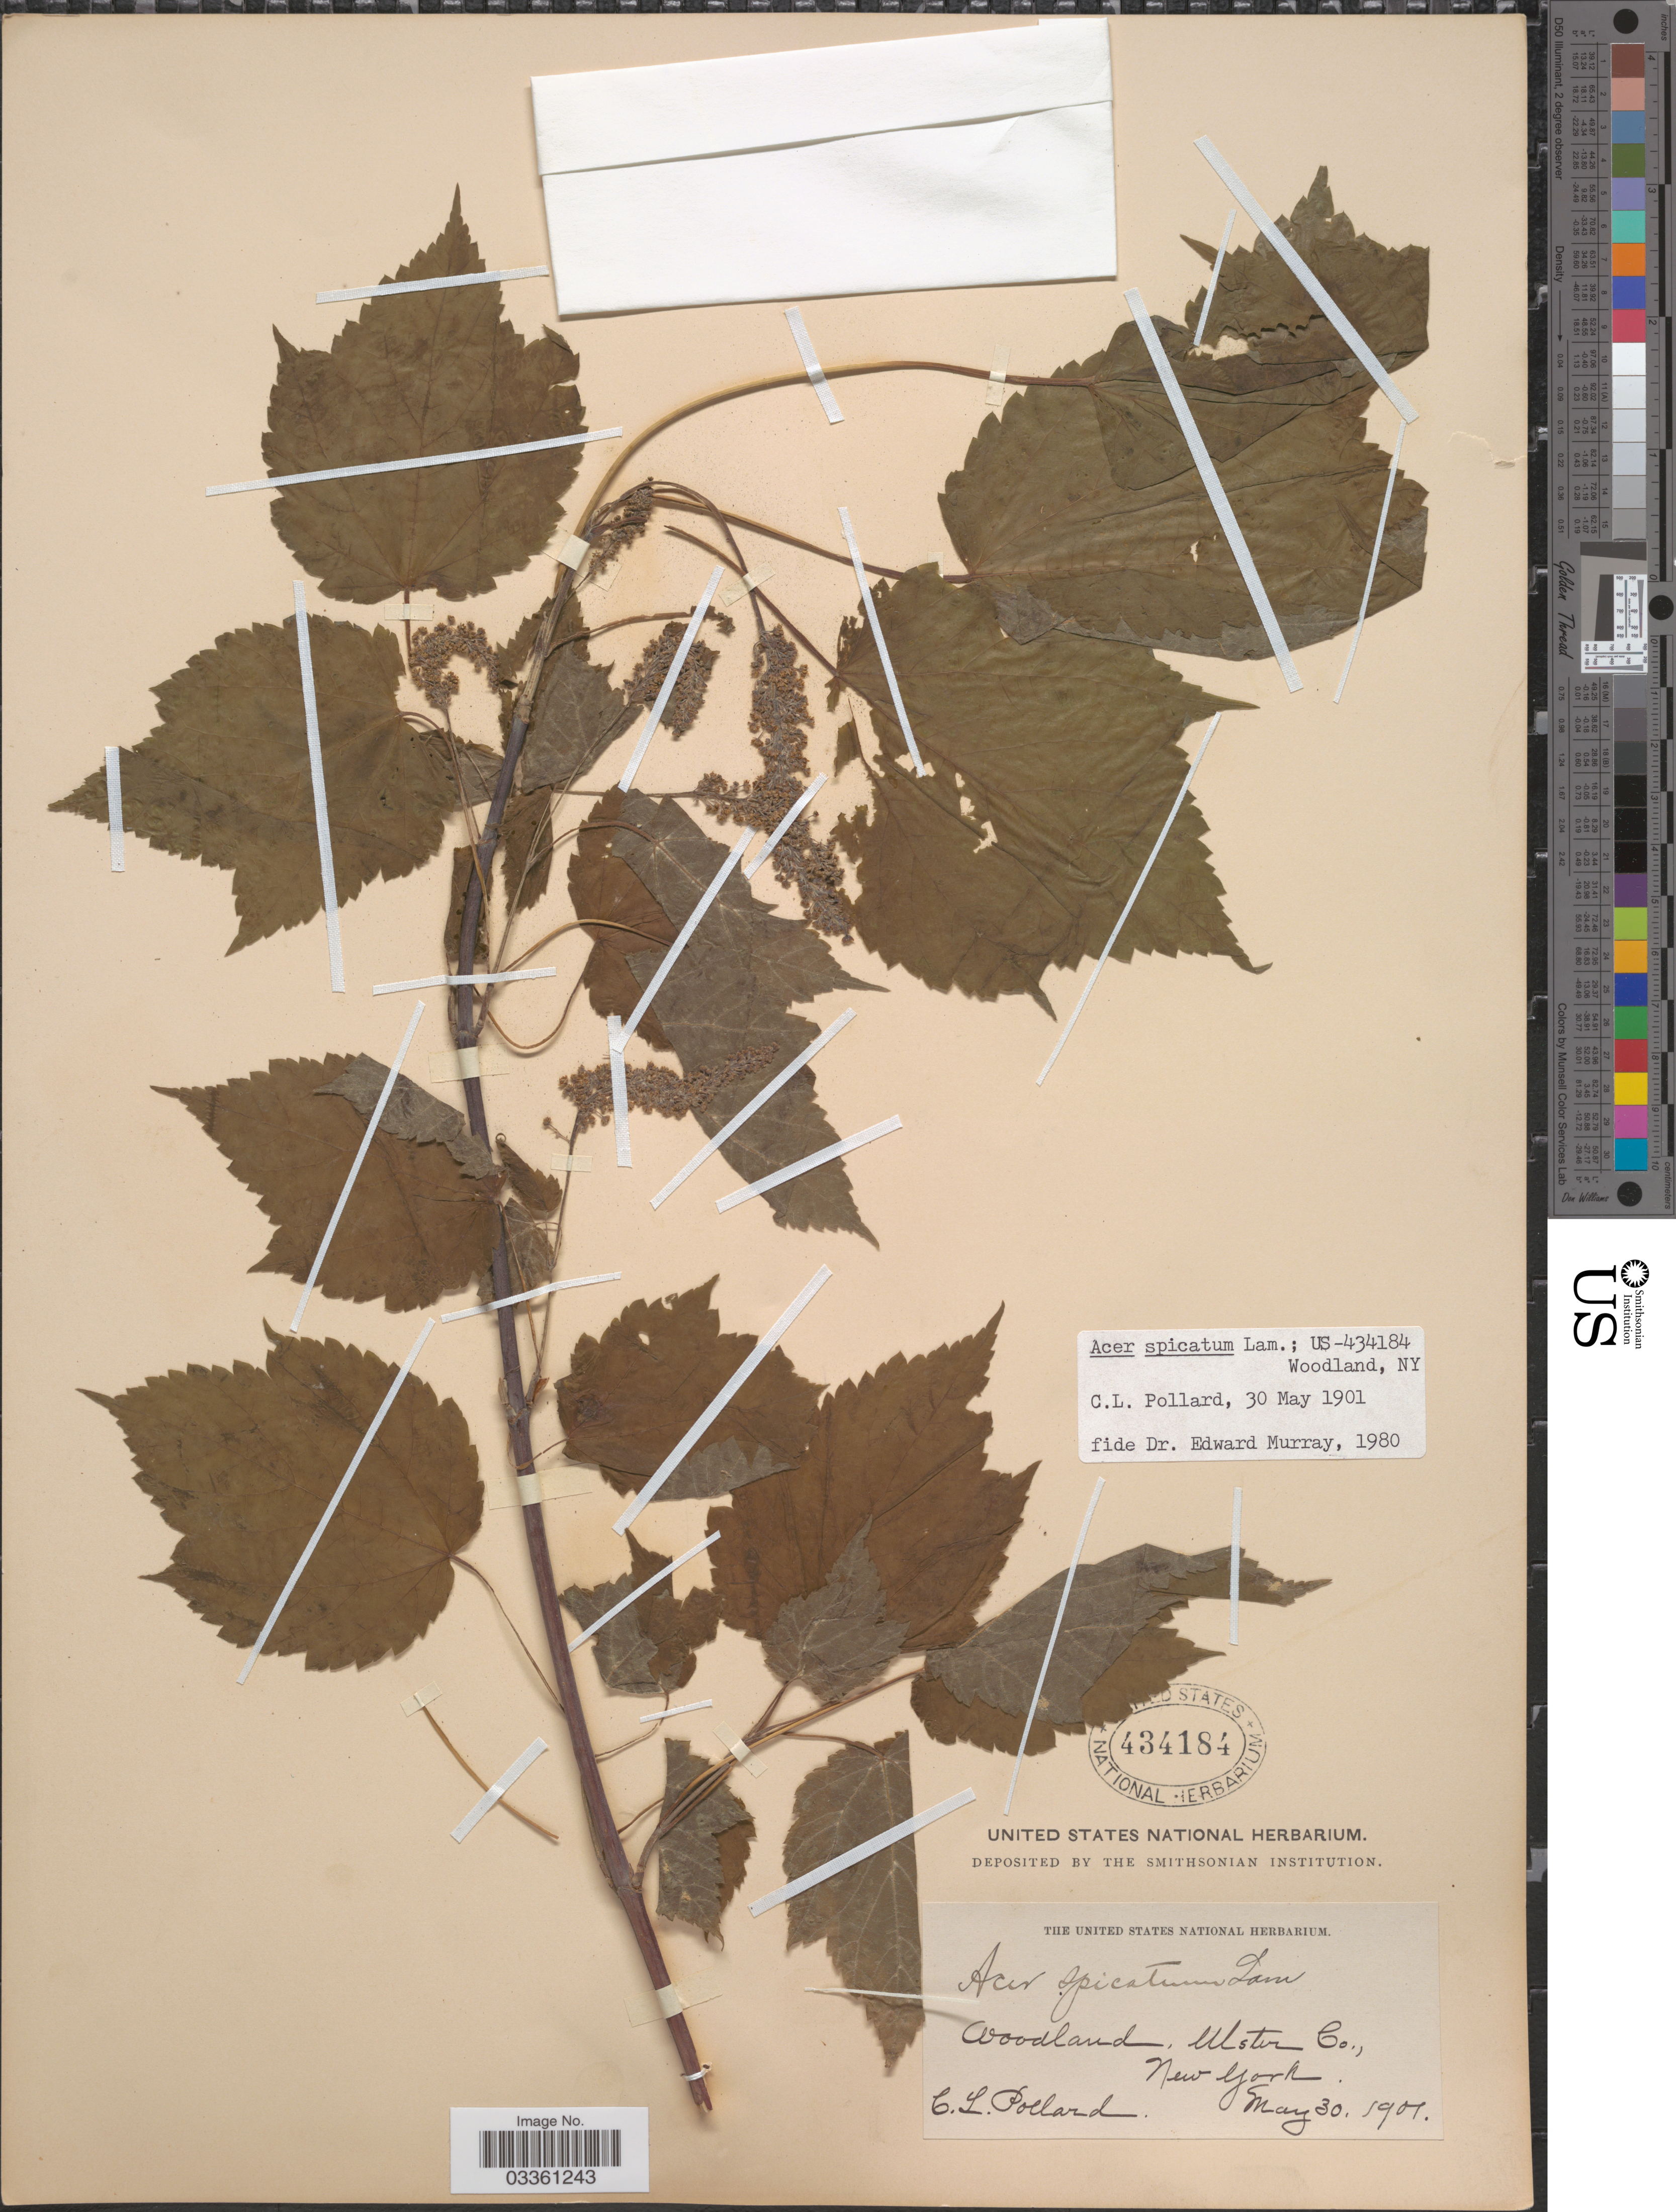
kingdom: Plantae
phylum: Tracheophyta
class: Magnoliopsida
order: Sapindales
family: Sapindaceae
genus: Acer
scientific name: Acer spicatum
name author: Lam.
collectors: C. L. Pollard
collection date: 1901-05-30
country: United States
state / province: New York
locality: Ulster Co.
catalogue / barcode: US 434184